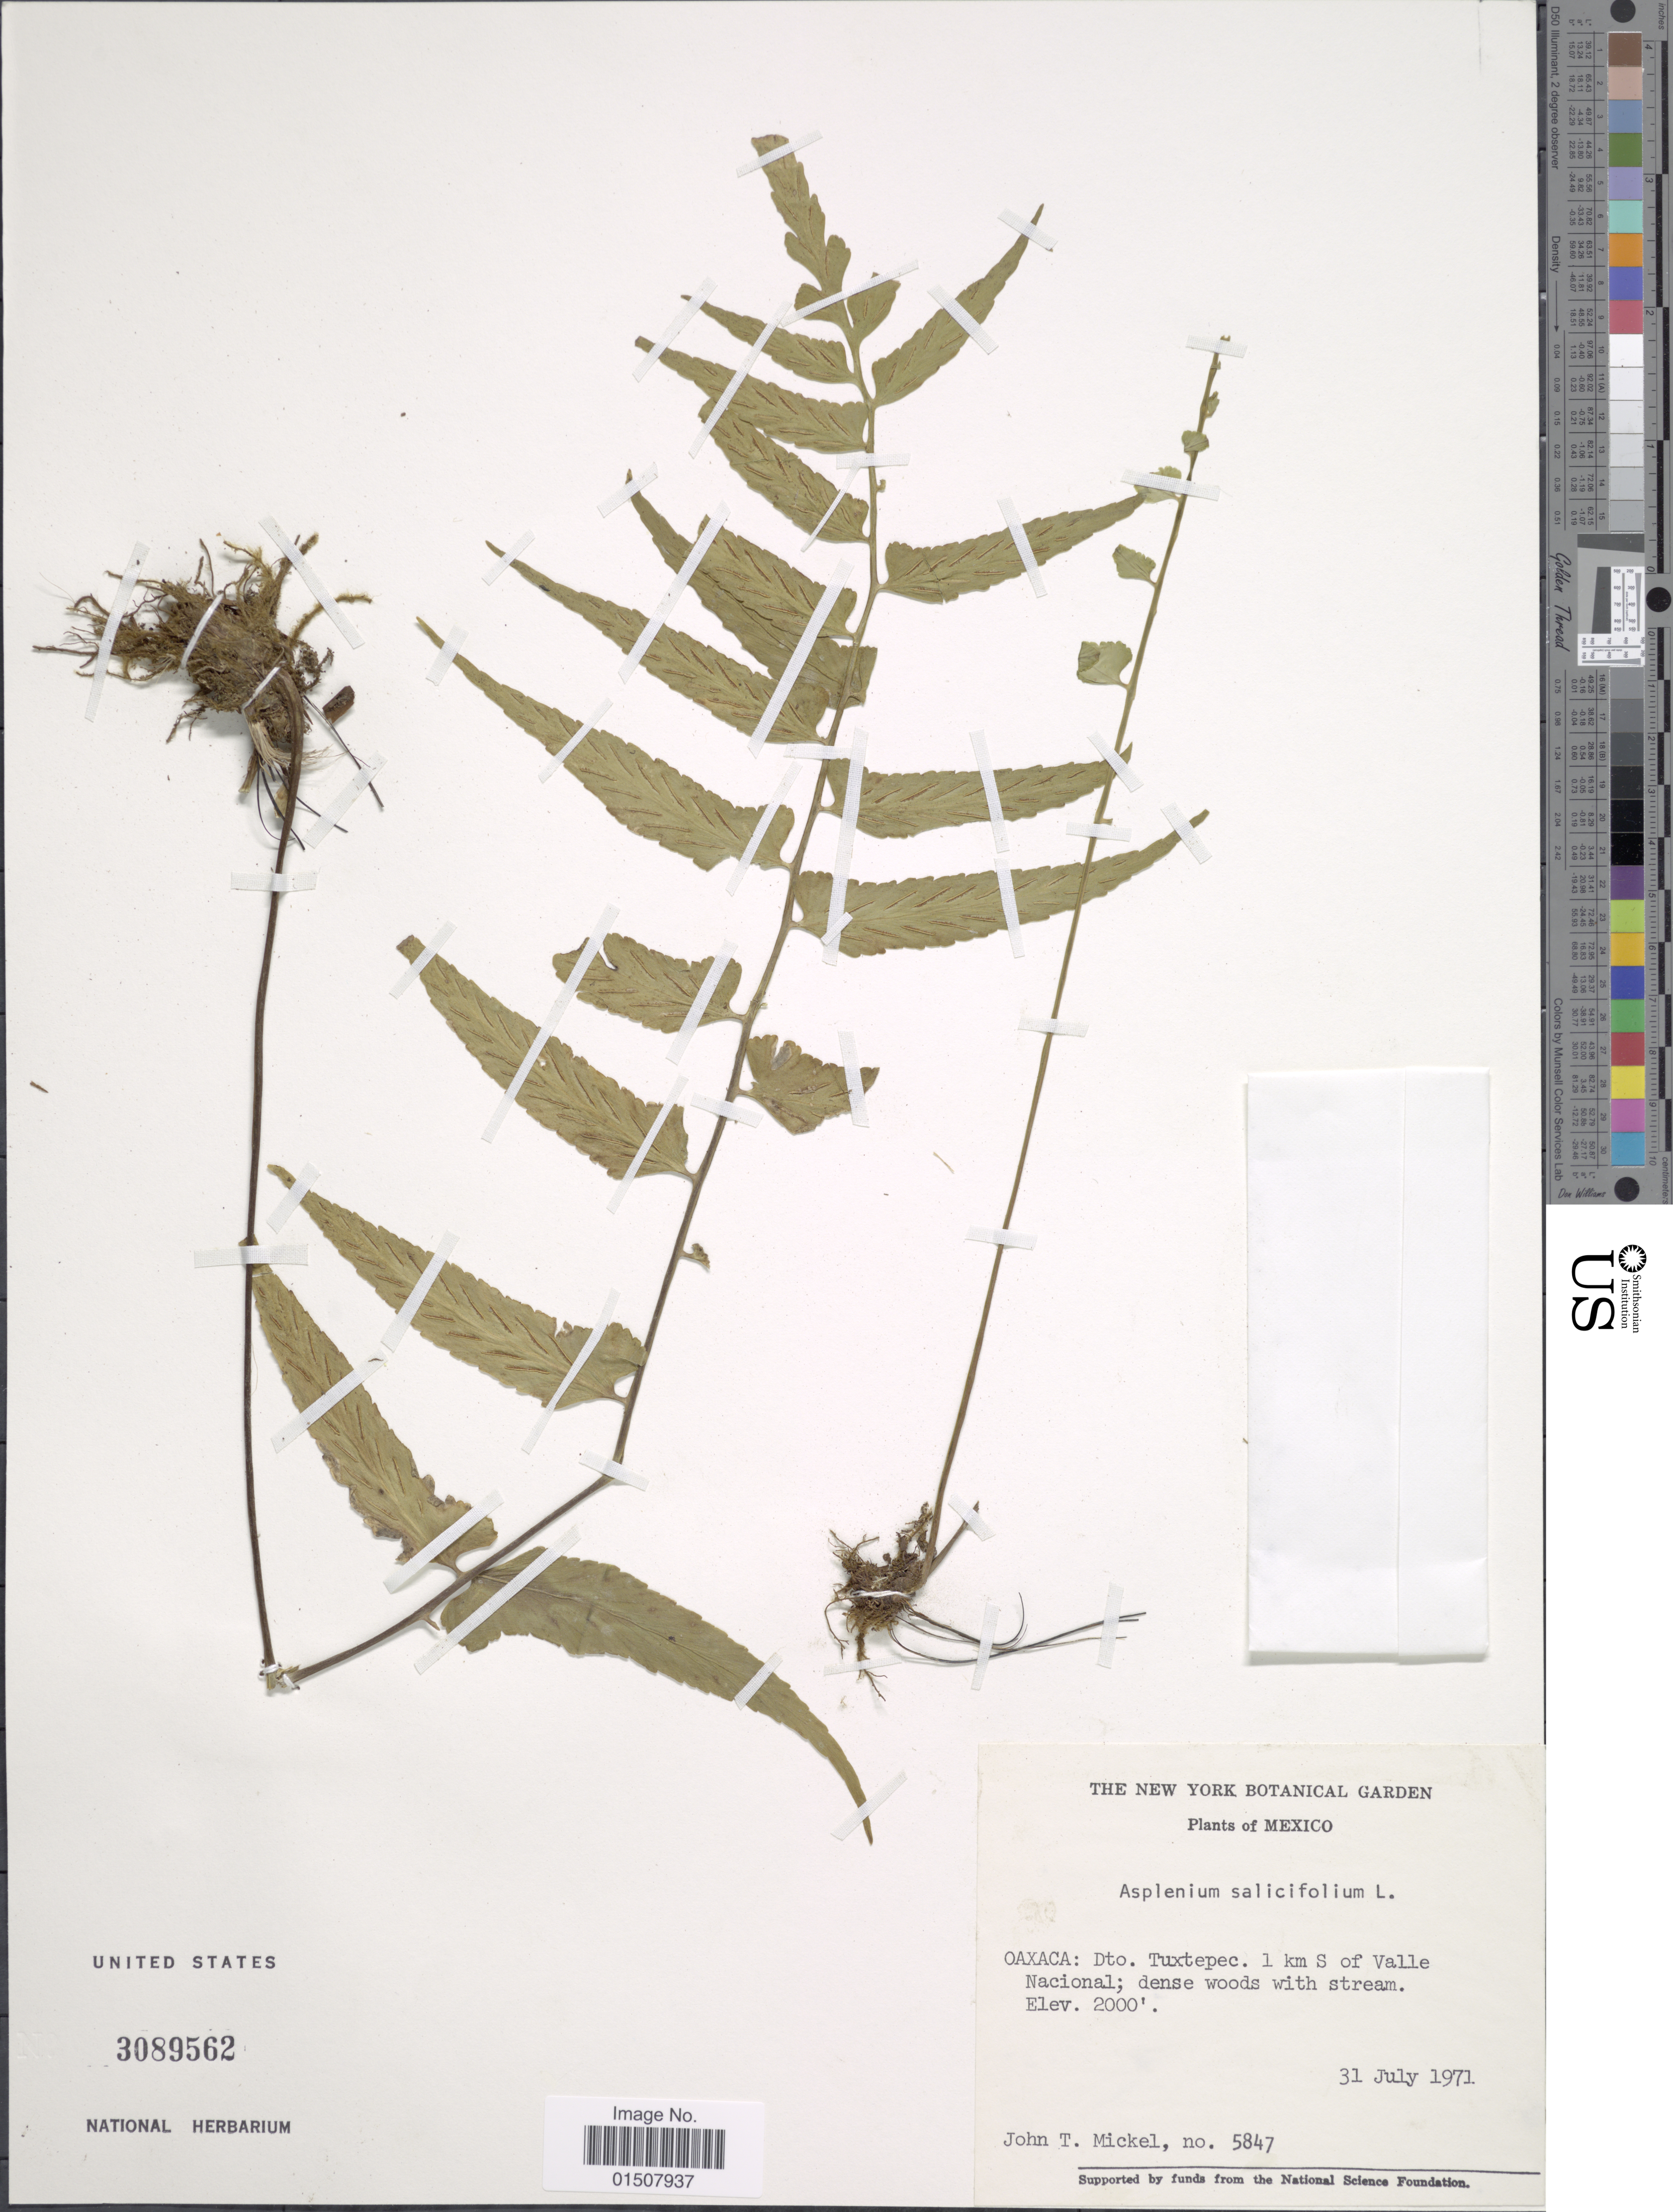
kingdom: Plantae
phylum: Tracheophyta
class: Polypodiopsida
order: Polypodiales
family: Aspleniaceae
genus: Asplenium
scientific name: Asplenium salicifolium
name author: L.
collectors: J. T. Mickel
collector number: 5847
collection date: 1971-07-31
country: Mexico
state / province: Oaxaca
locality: Dto. Tuxtepec , 1 km S of Valle Nacional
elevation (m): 610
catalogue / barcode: US 3089562